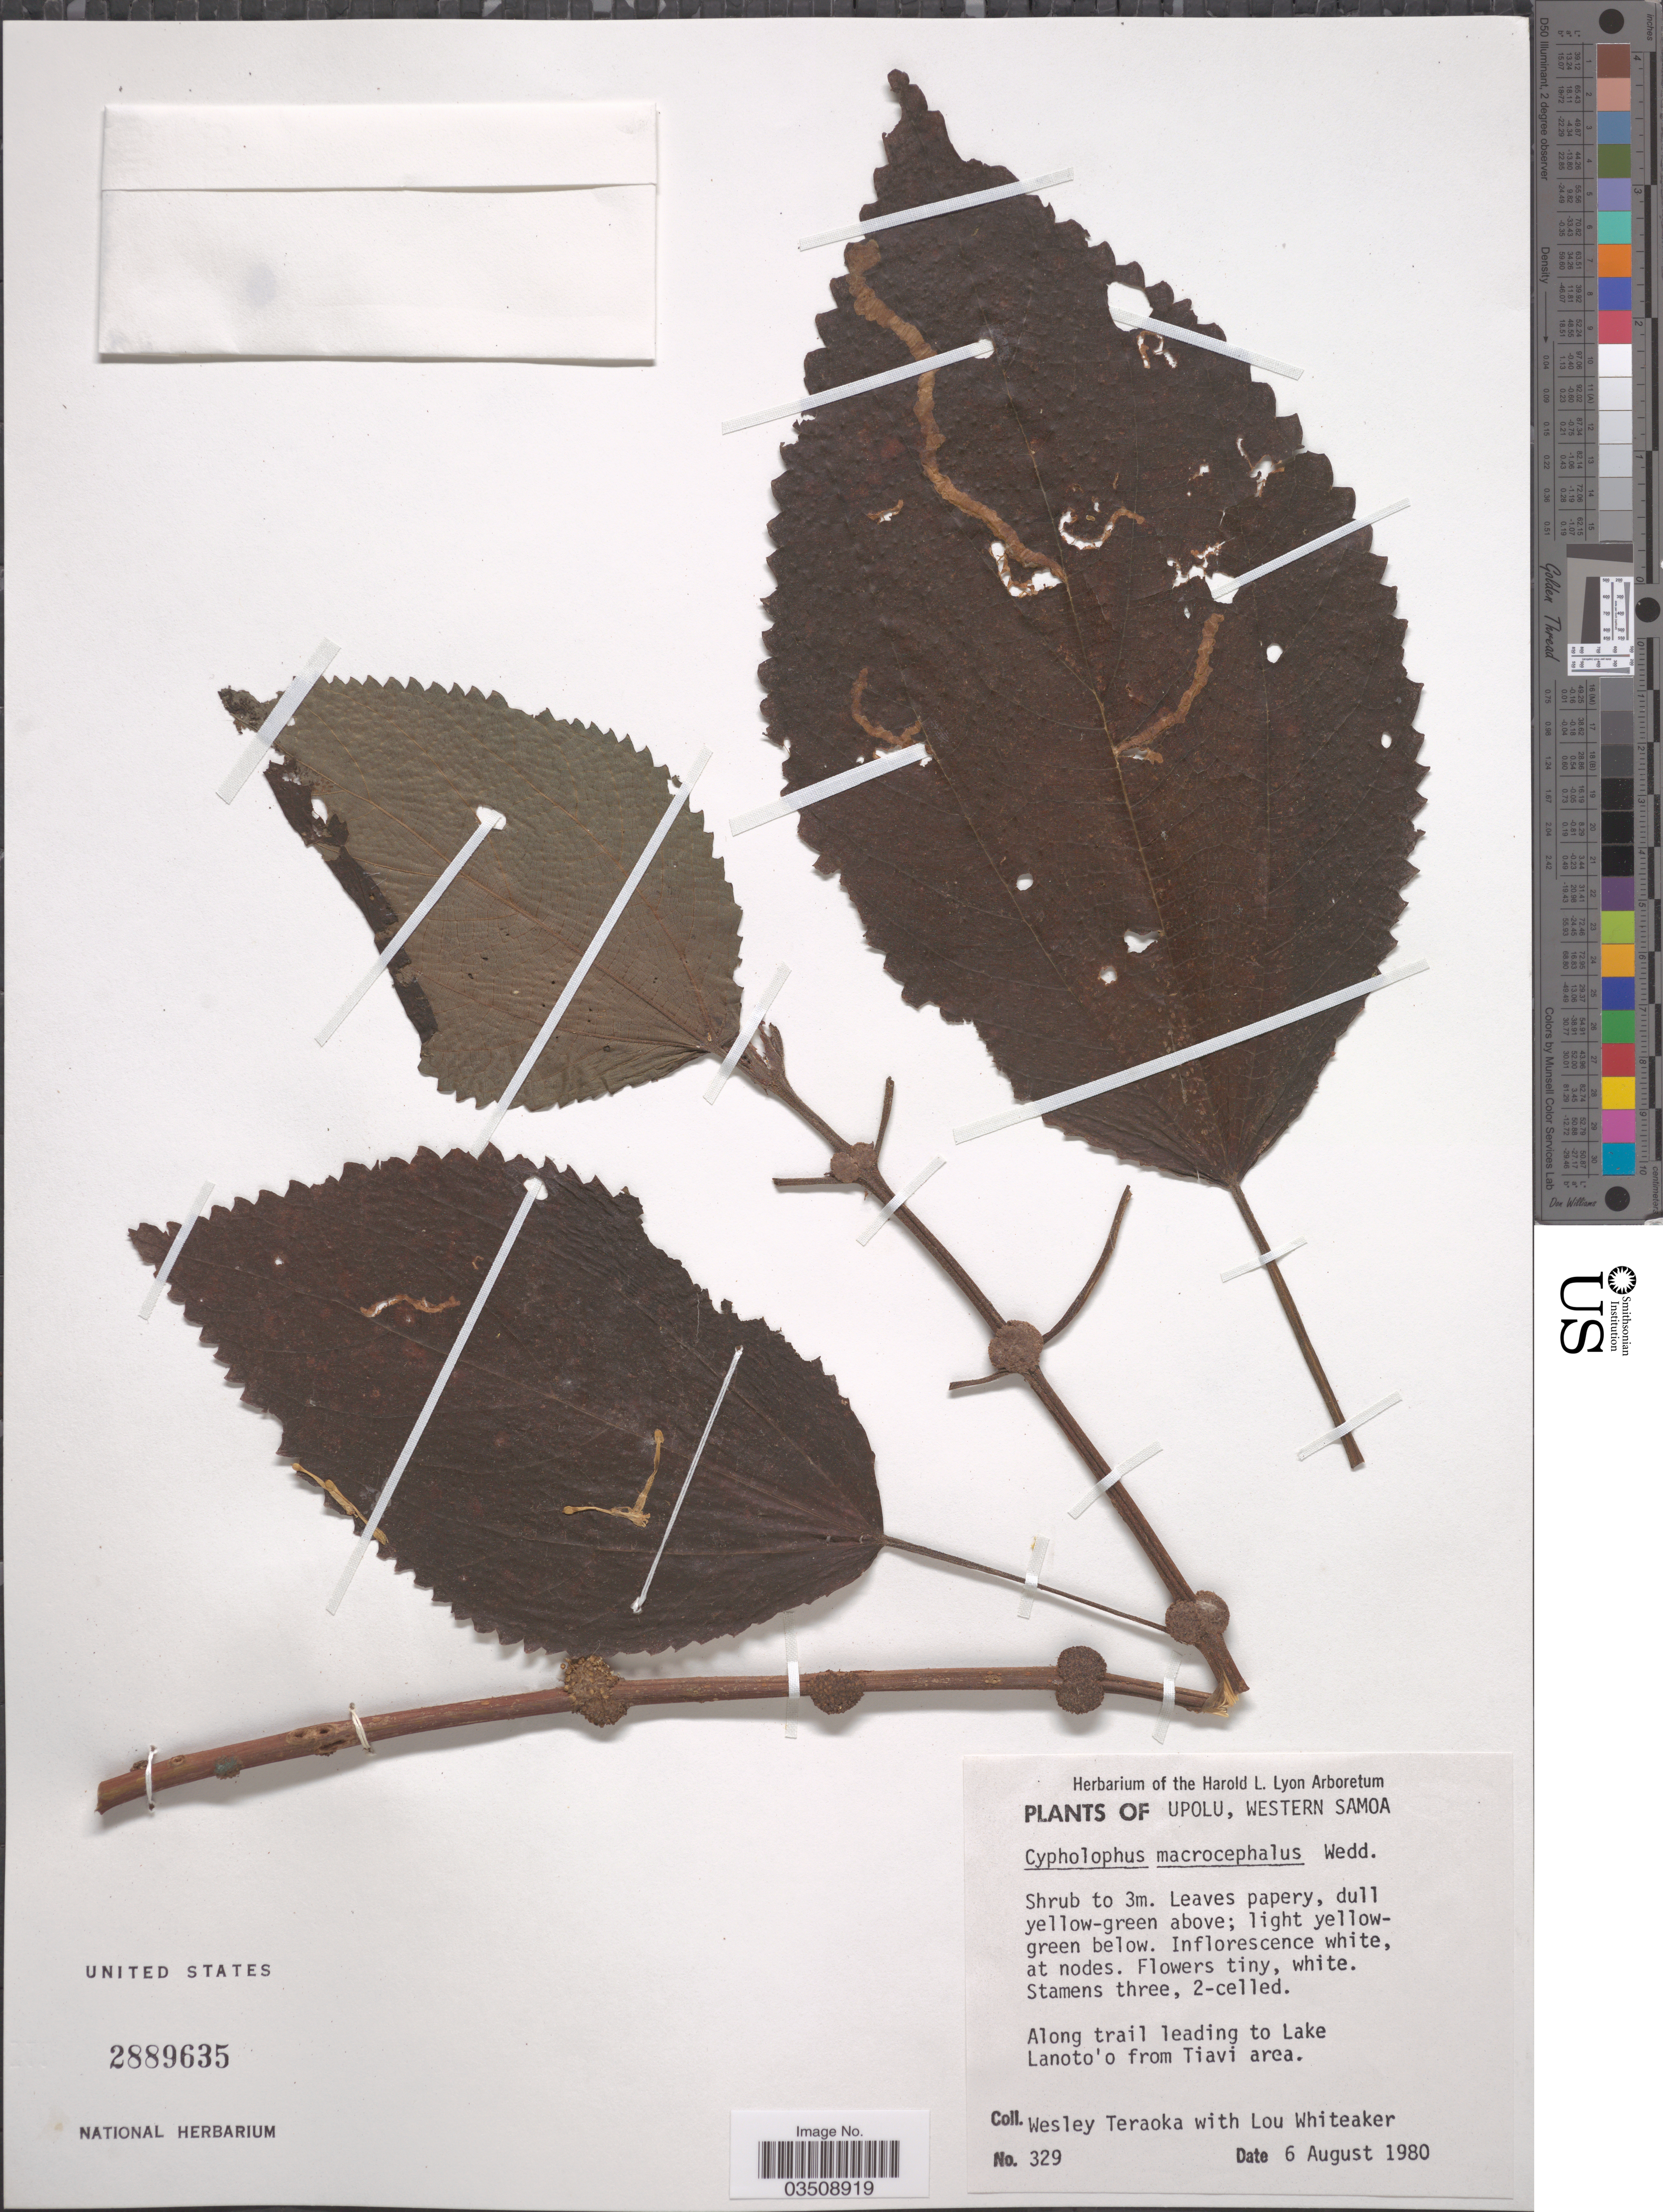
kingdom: Plantae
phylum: Tracheophyta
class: Magnoliopsida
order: Rosales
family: Urticaceae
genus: Cypholophus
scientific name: Cypholophus macrocephalus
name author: Wedd.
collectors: W. Teraoka & L. Whiteaker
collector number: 329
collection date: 1980-08-06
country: Samoa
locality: Upolu. Along trail leading to Lake Lanoto'o from Tiavi area.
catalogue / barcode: US 2889635